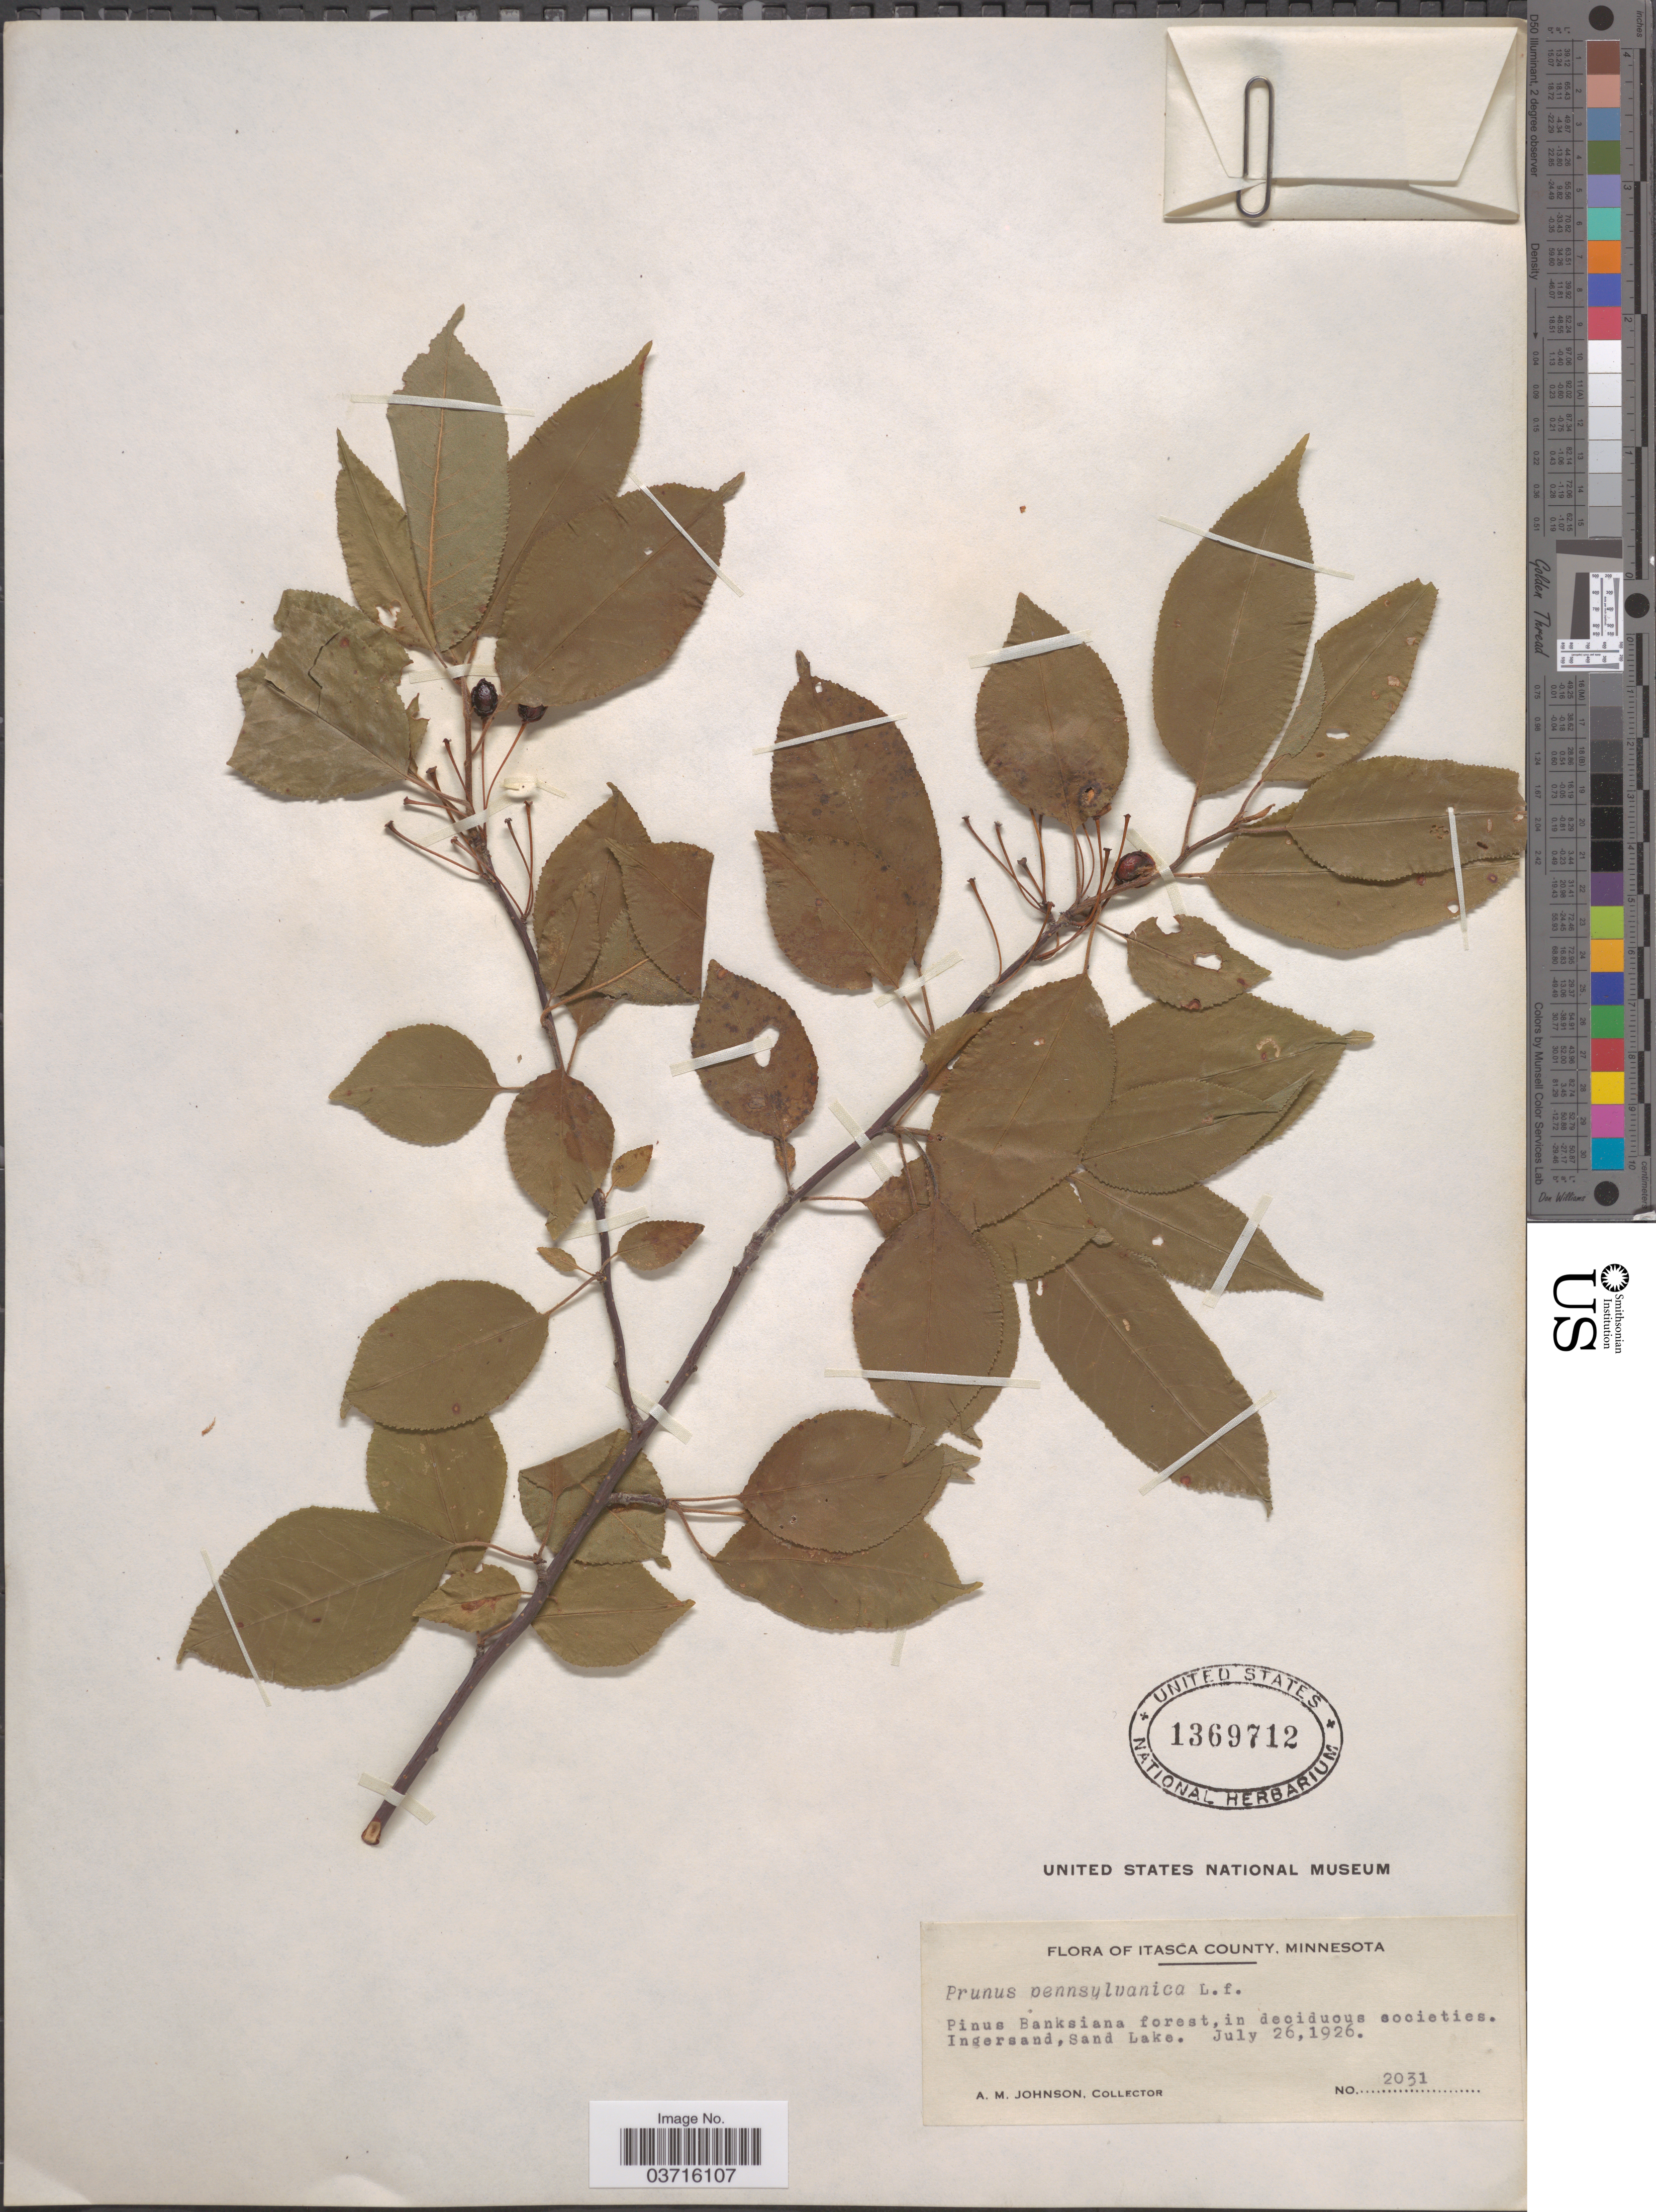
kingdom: Plantae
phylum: Tracheophyta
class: Magnoliopsida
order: Rosales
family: Rosaceae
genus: Prunus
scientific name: Prunus pensylvanica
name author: L. f.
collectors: A. M. Johnson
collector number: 2031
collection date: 1926-07-26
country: United States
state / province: Minnesota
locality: Itasca County. Ingersand, Sand Lake.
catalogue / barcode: US 1369712